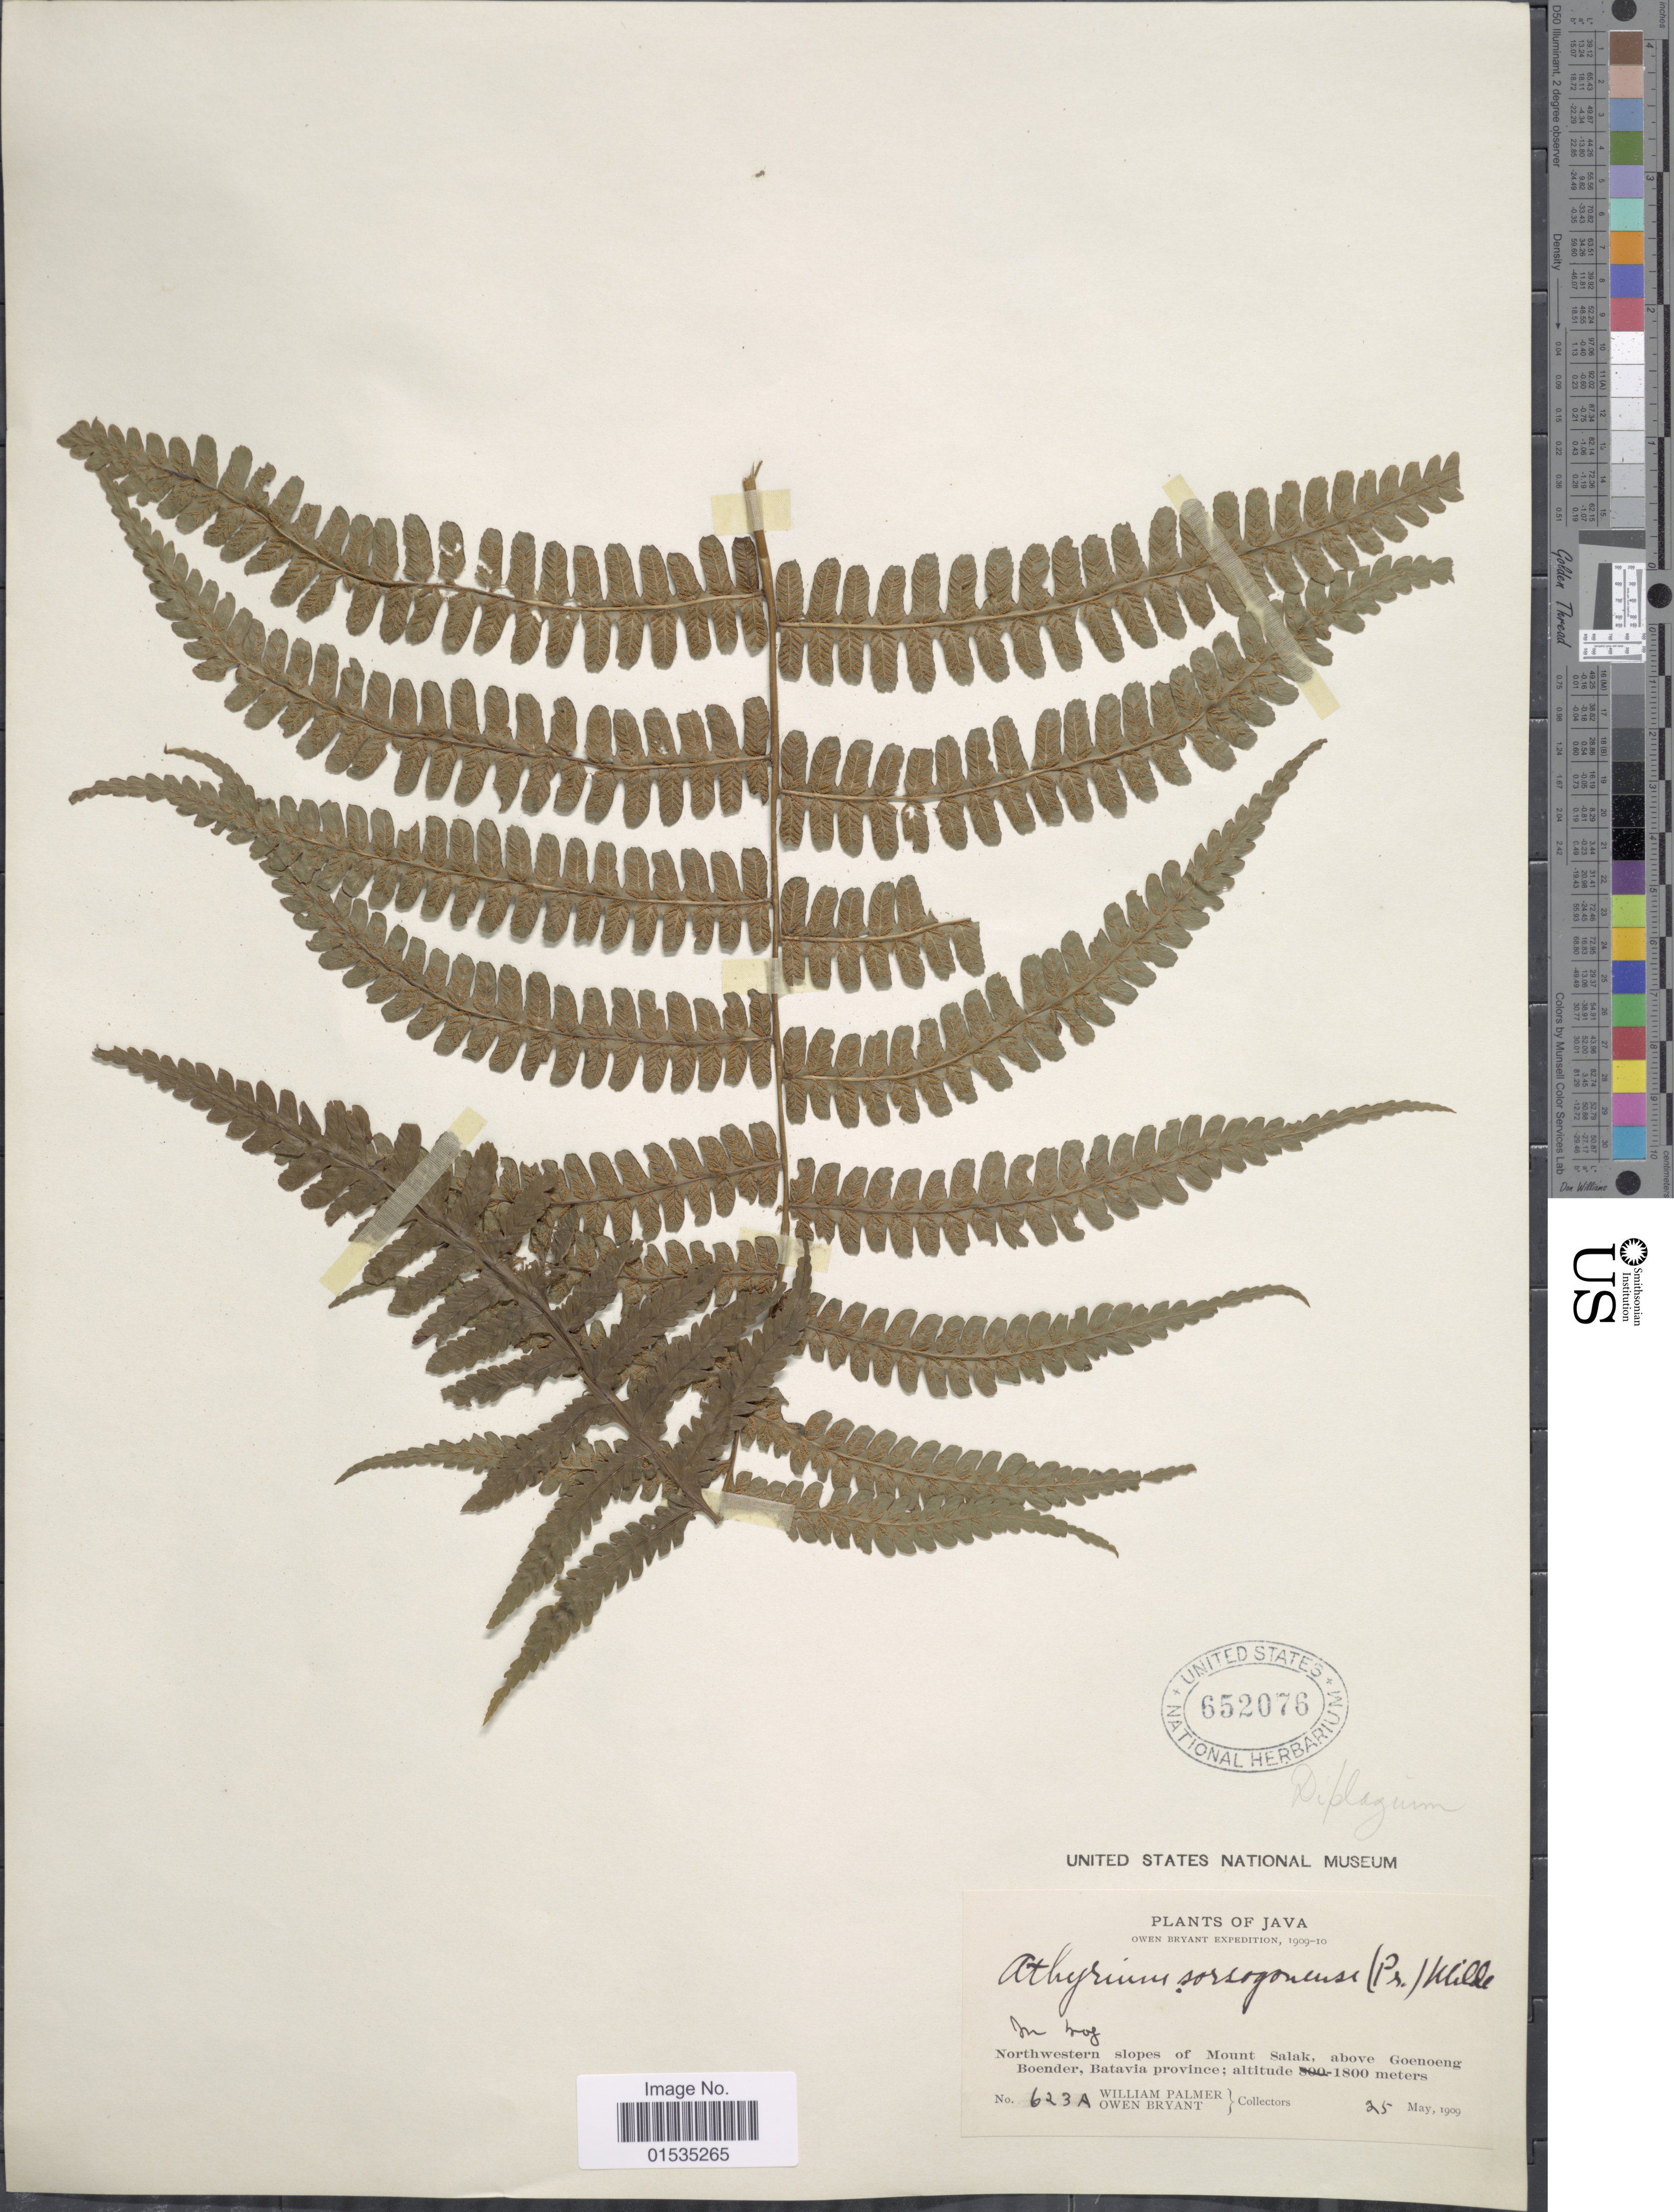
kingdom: Plantae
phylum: Tracheophyta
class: Polypodiopsida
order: Polypodiales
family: Athyriaceae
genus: Diplazium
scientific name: Diplazium speciosum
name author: Brack. in Wilkes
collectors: W. Palmer & O. Bryant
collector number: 623A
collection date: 1909-05-25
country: Indonesia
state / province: Java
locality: Northwestern slopes of Mount Salak, above Goenoeng Boender, Batavia province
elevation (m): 1800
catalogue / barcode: US 652076